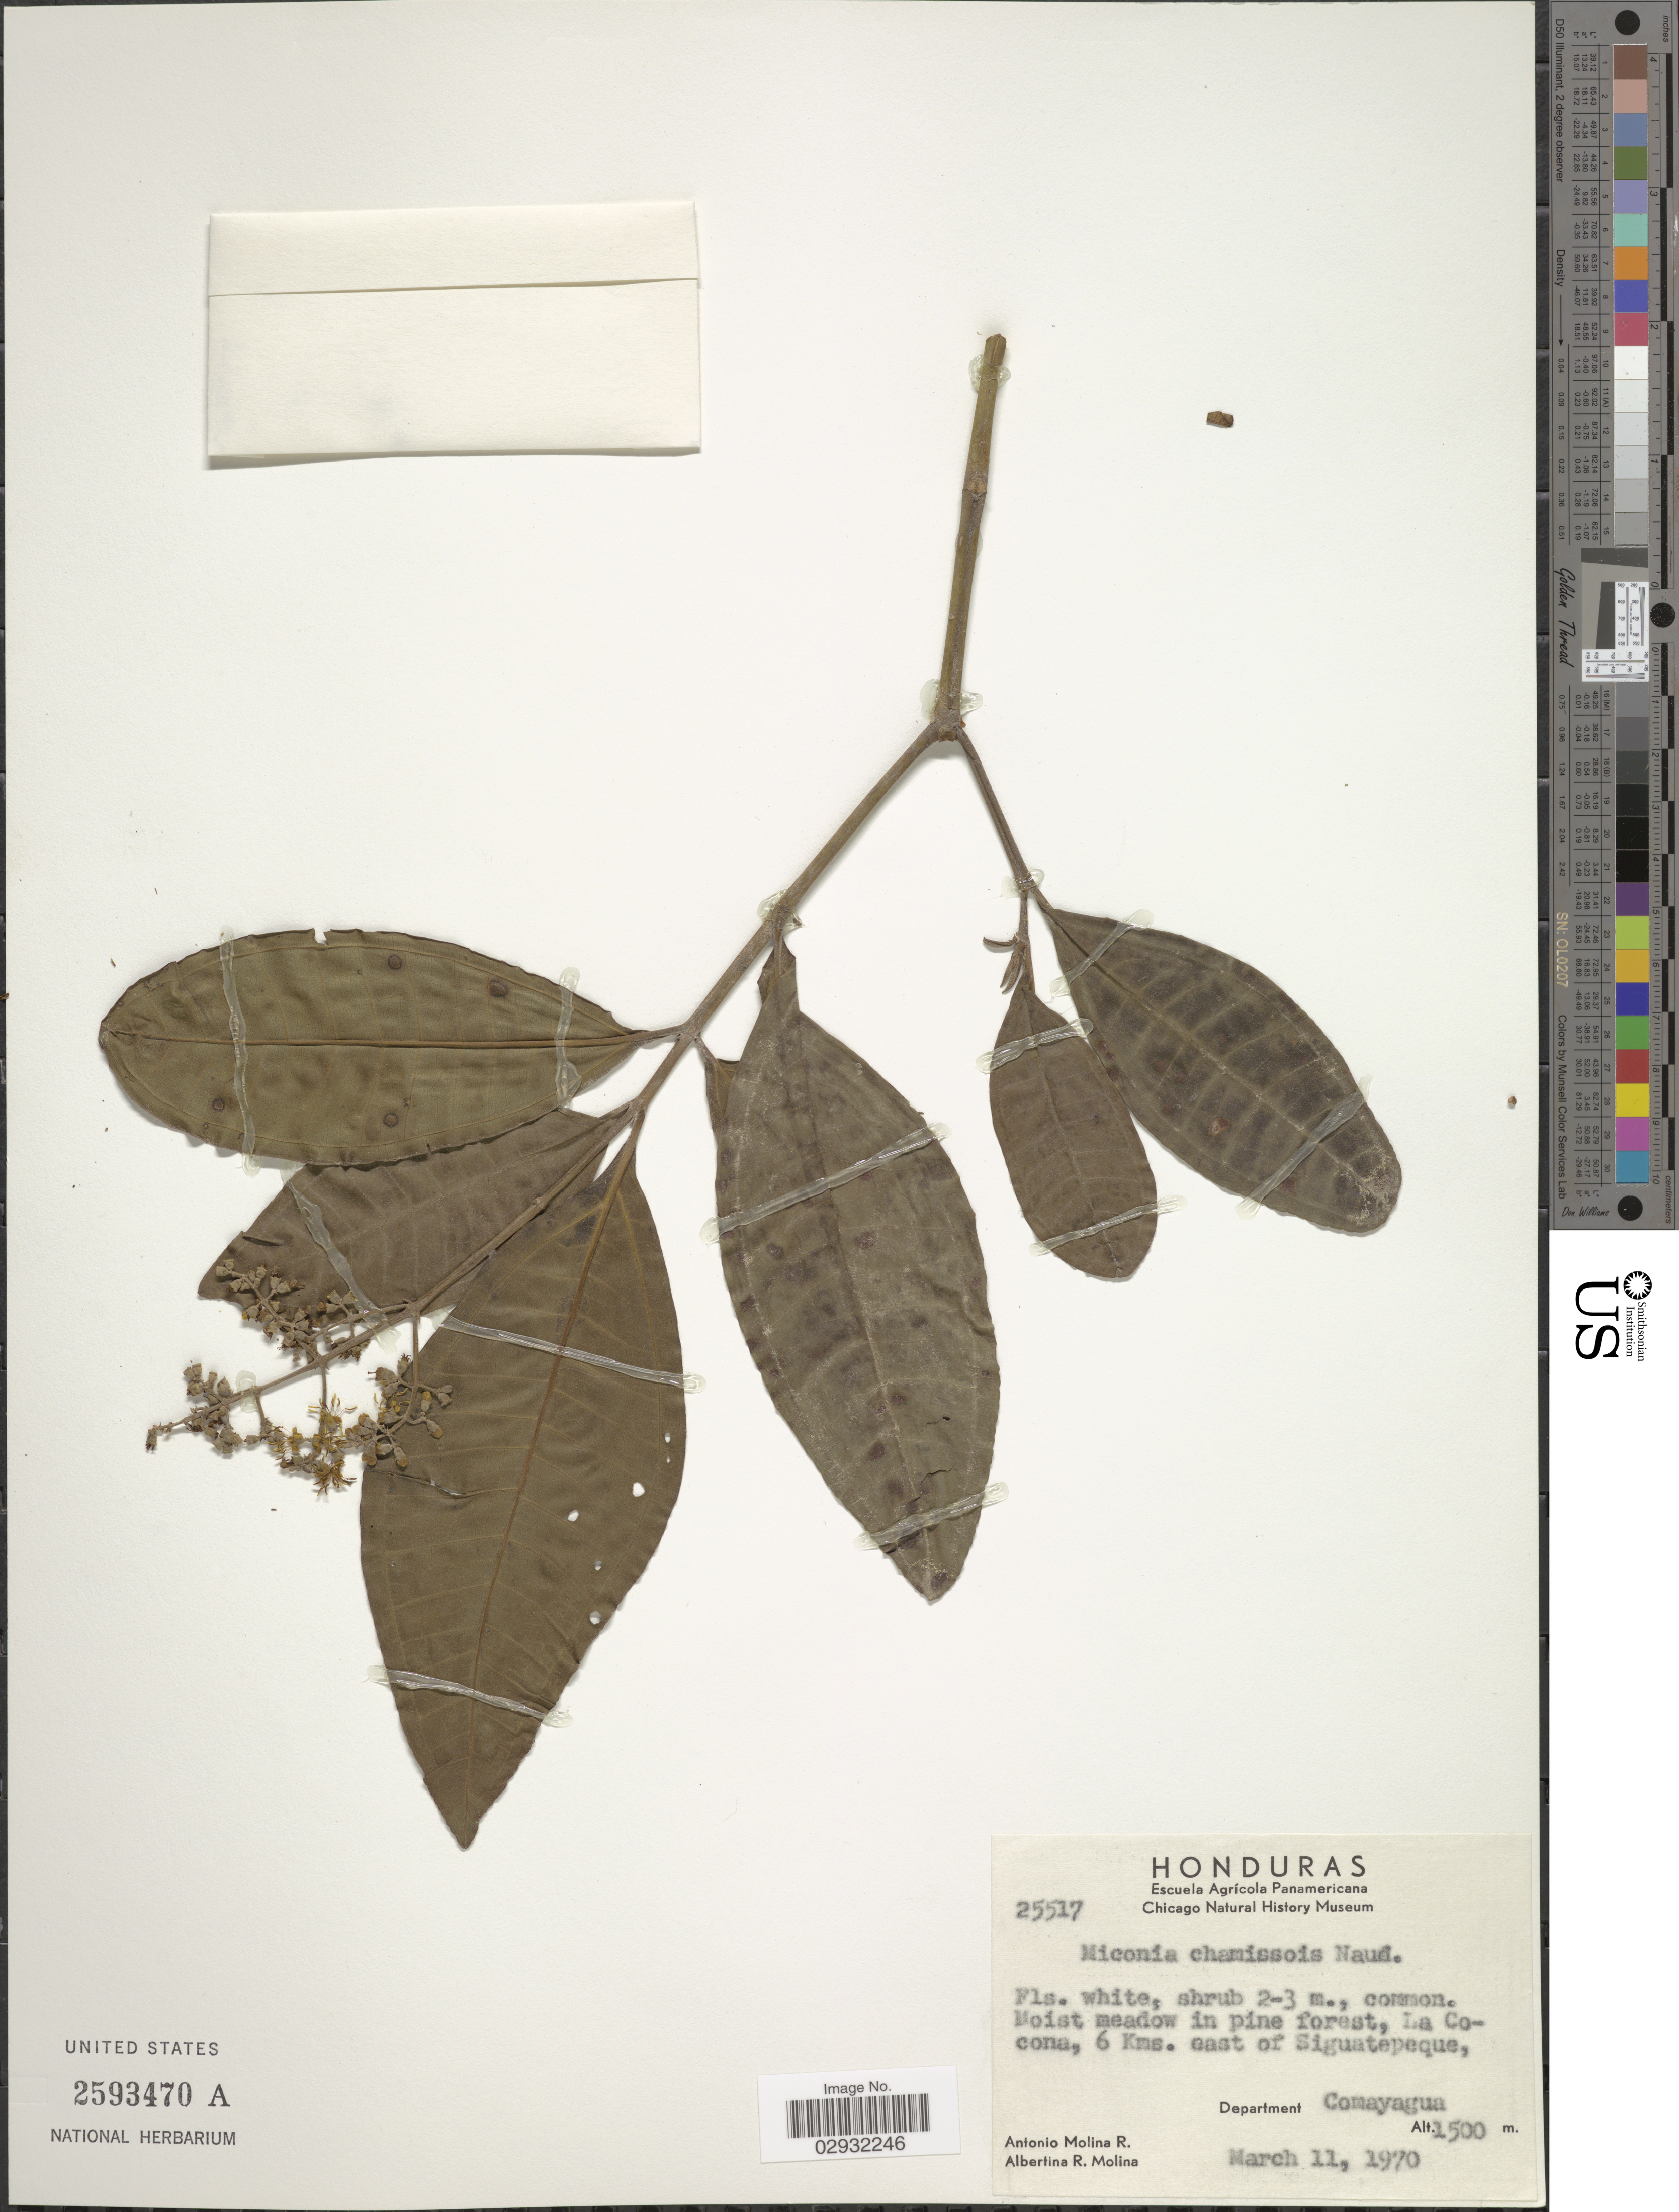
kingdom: Plantae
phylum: Tracheophyta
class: Magnoliopsida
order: Myrtales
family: Melastomataceae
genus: Miconia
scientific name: Miconia chamissois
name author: Naudin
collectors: A. Molina R. & A. R. Molina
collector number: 25517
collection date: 1970-03-11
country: Honduras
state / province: Comayagua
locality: La Cocona, 6 Kms. east of Siguatepeque, Department Comayagua.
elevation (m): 1500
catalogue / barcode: US 2593470A